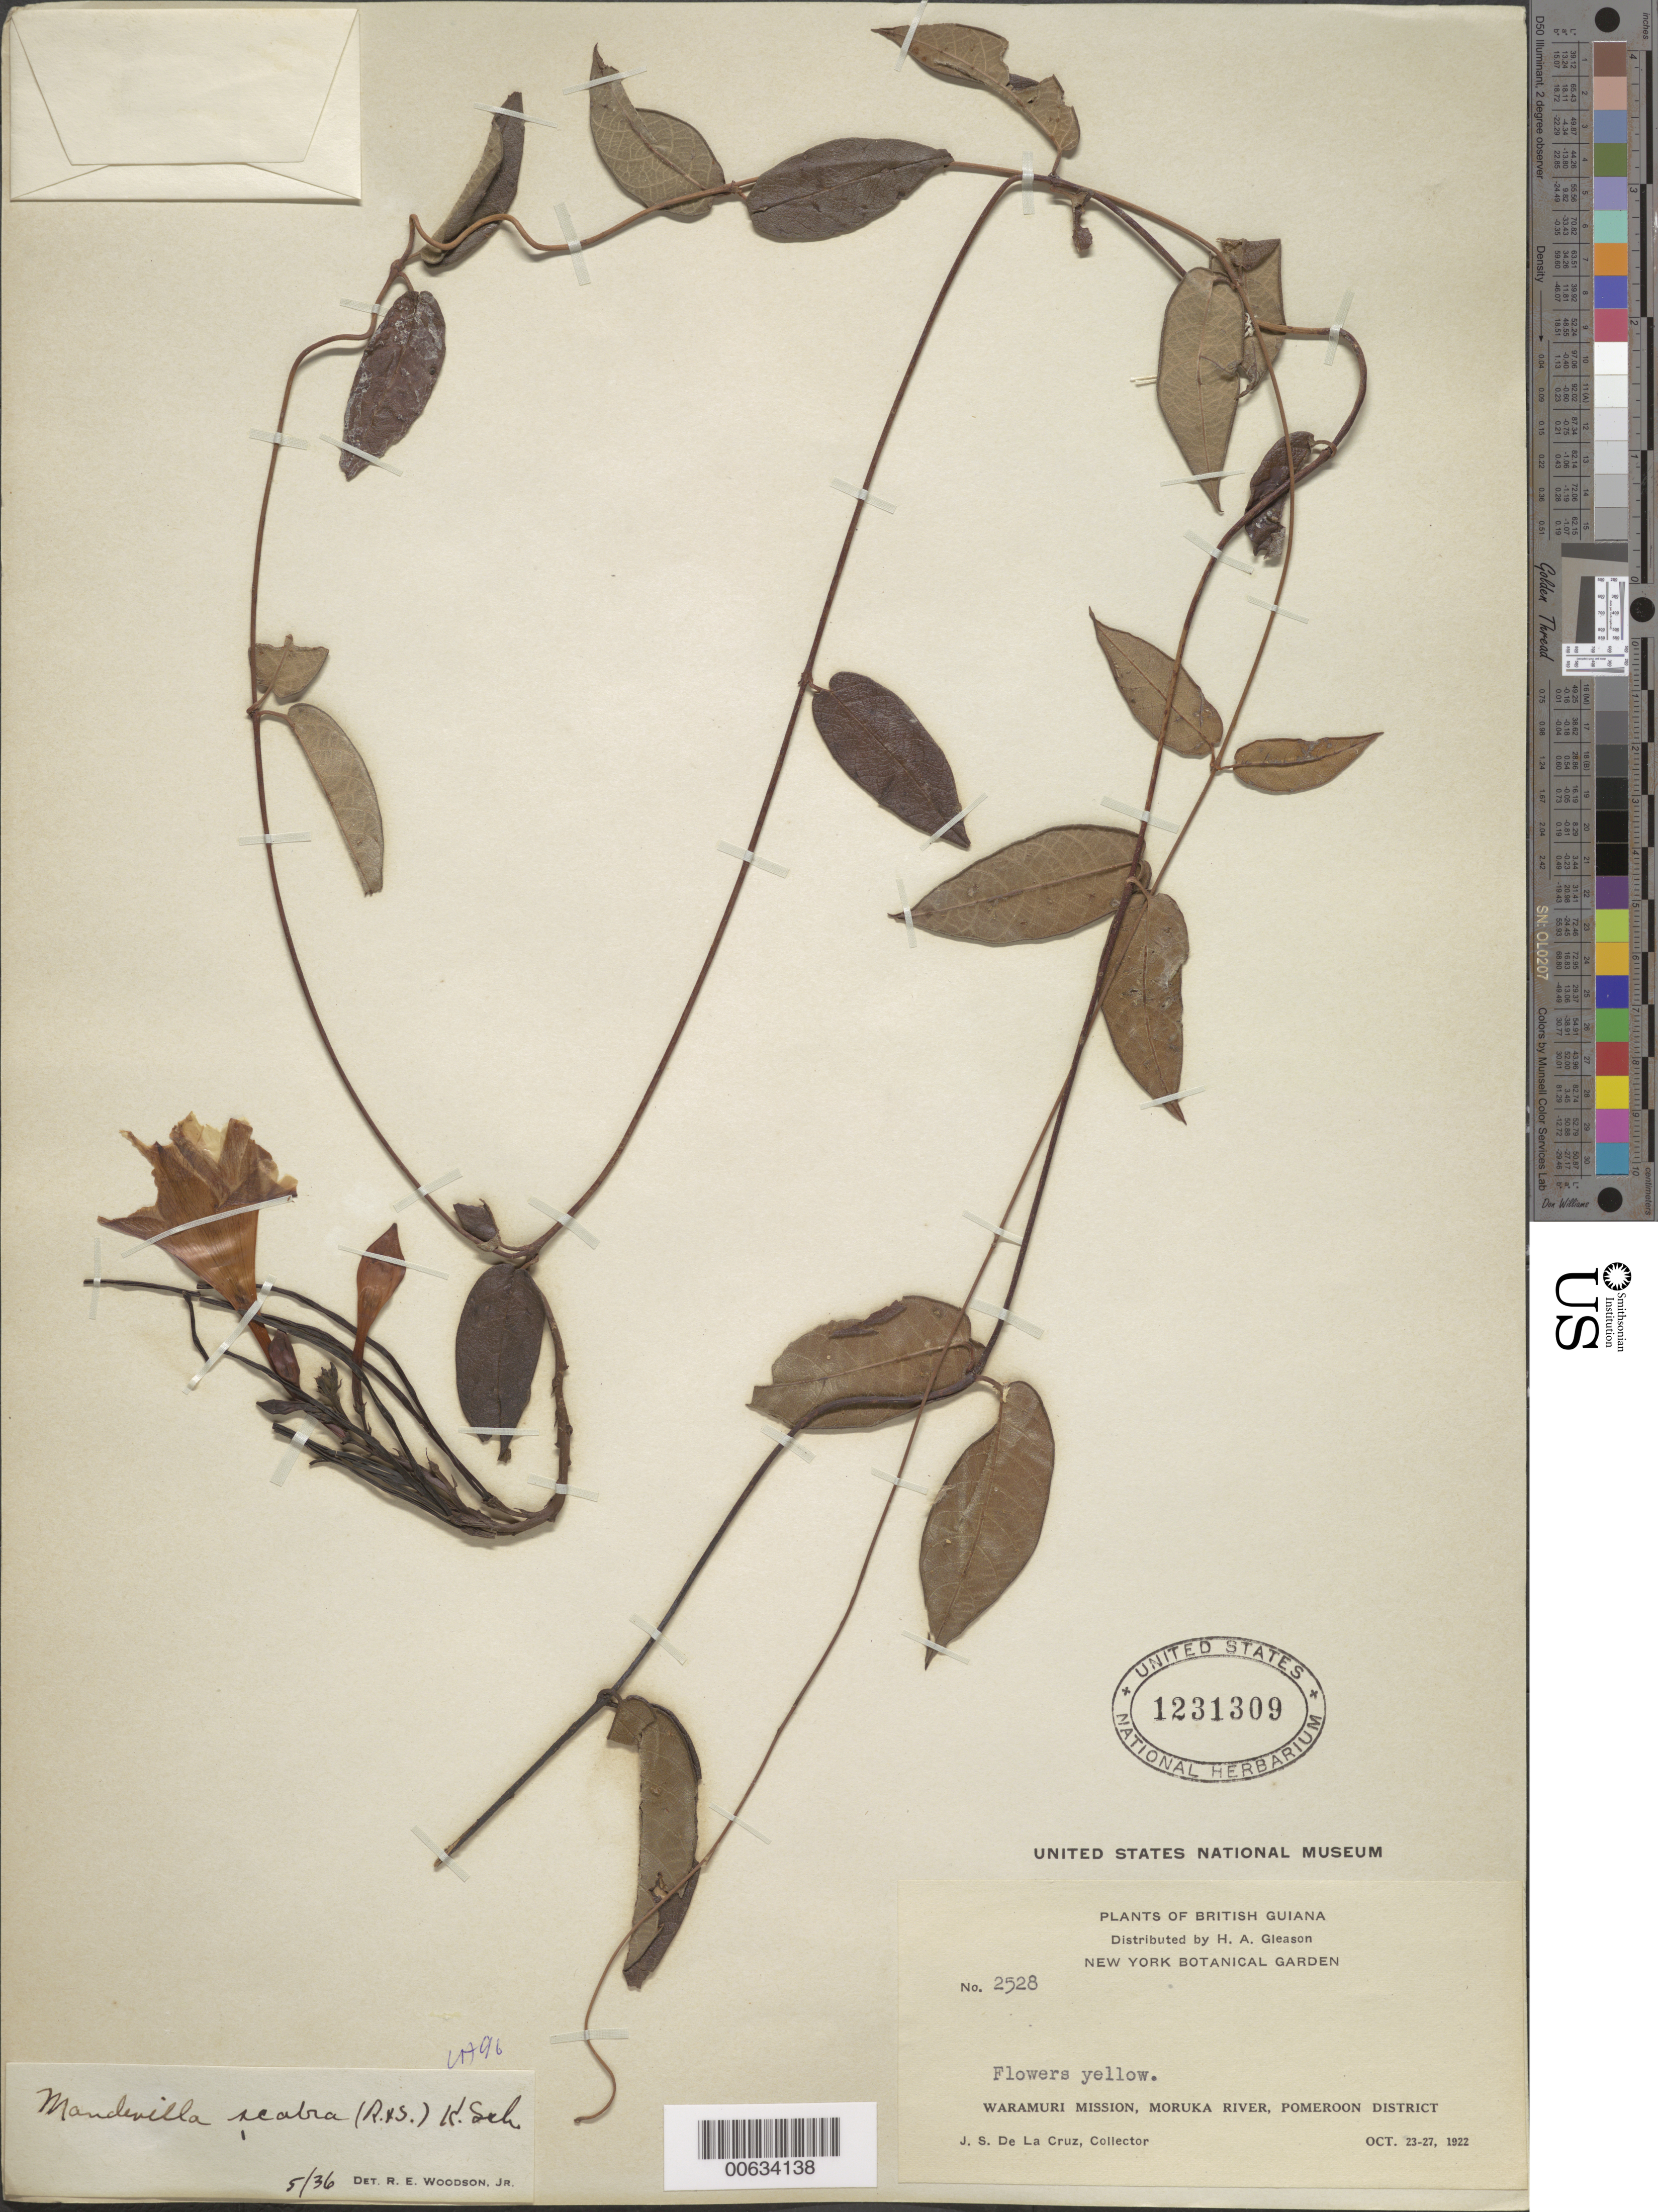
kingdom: Plantae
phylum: Tracheophyta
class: Magnoliopsida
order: Gentianales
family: Apocynaceae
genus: Mandevilla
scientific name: Mandevilla scabra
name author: (Hoffmanns. ex Roem. & Schult.) K. Schum.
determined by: Woodson, R. E., Jr.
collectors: J. S. de la Cruz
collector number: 2528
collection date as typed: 23-Oct-22 to 27-Oct-22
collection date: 1922-10-23/1922-10-27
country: Guyana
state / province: Pomeroon-Supenaam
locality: Waramuri Mission, Moruka R., Pomeroon Dist.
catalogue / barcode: US 1231309